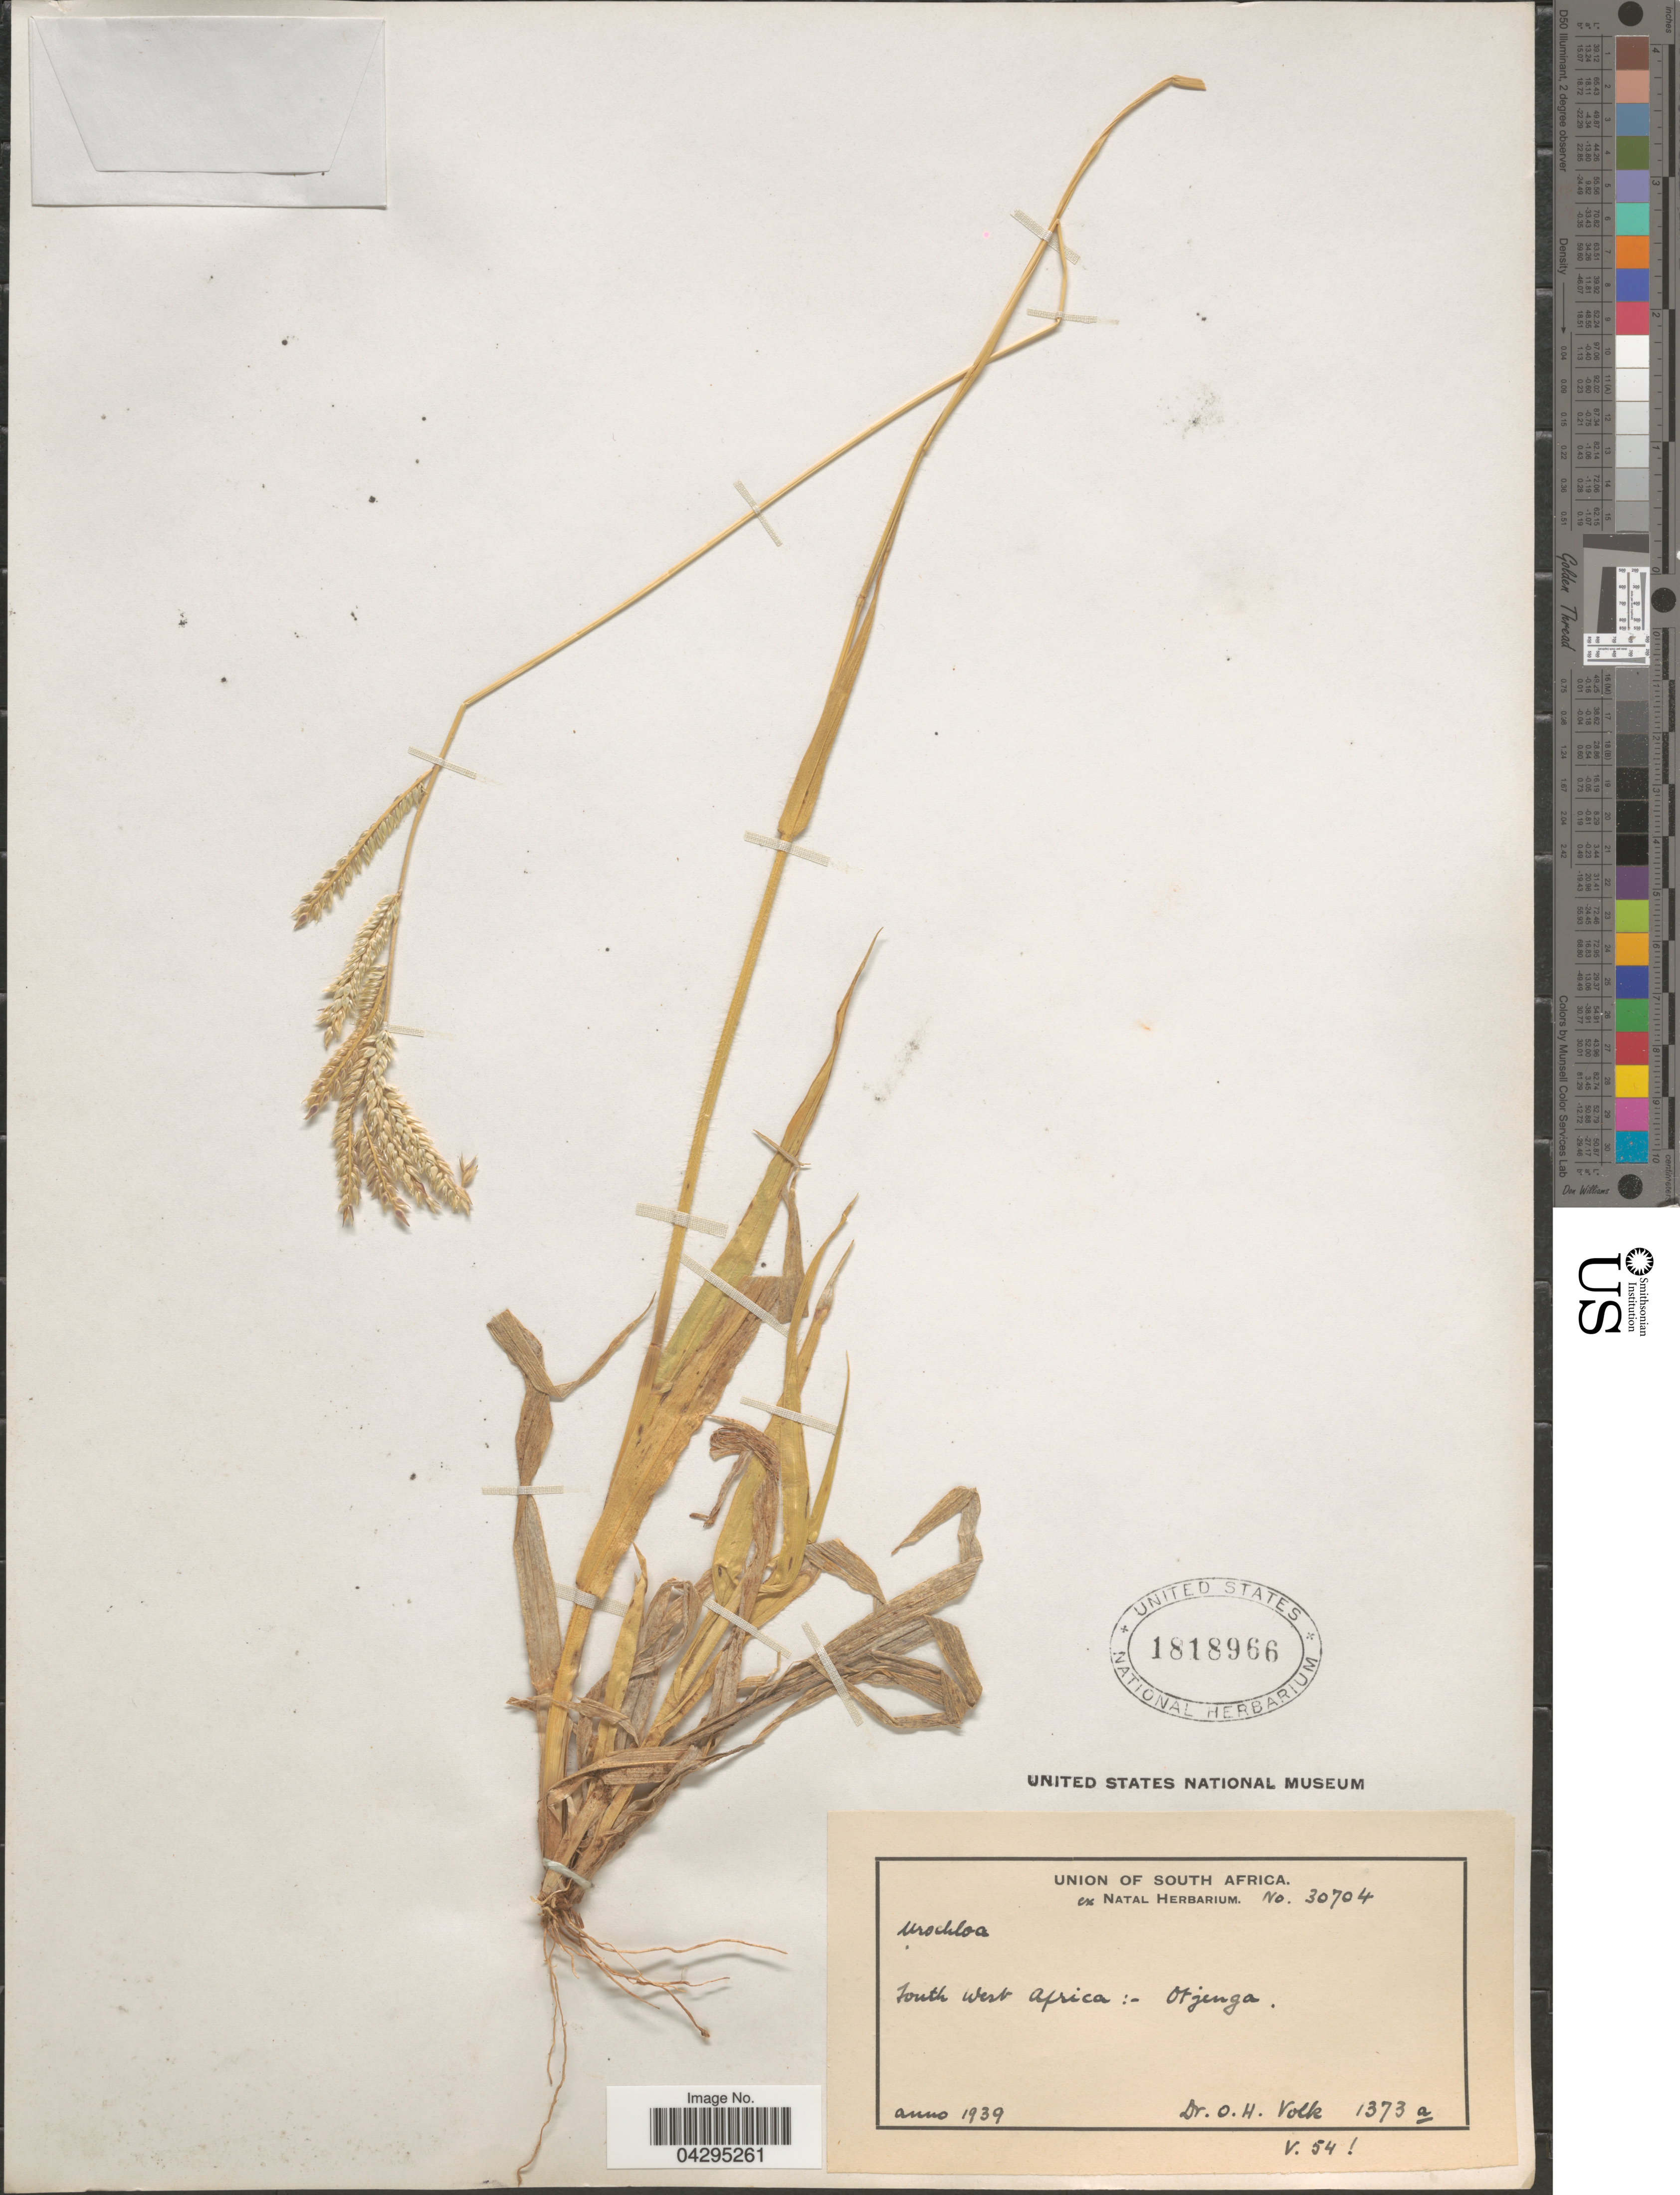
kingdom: Plantae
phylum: Tracheophyta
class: Liliopsida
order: Poales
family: Poaceae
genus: Urochloa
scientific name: Urochloa sp.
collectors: O. Volk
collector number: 1373a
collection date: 1939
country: Namibia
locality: Union Of South Africa. South West Africa; Otjenga.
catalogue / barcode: US 1818966